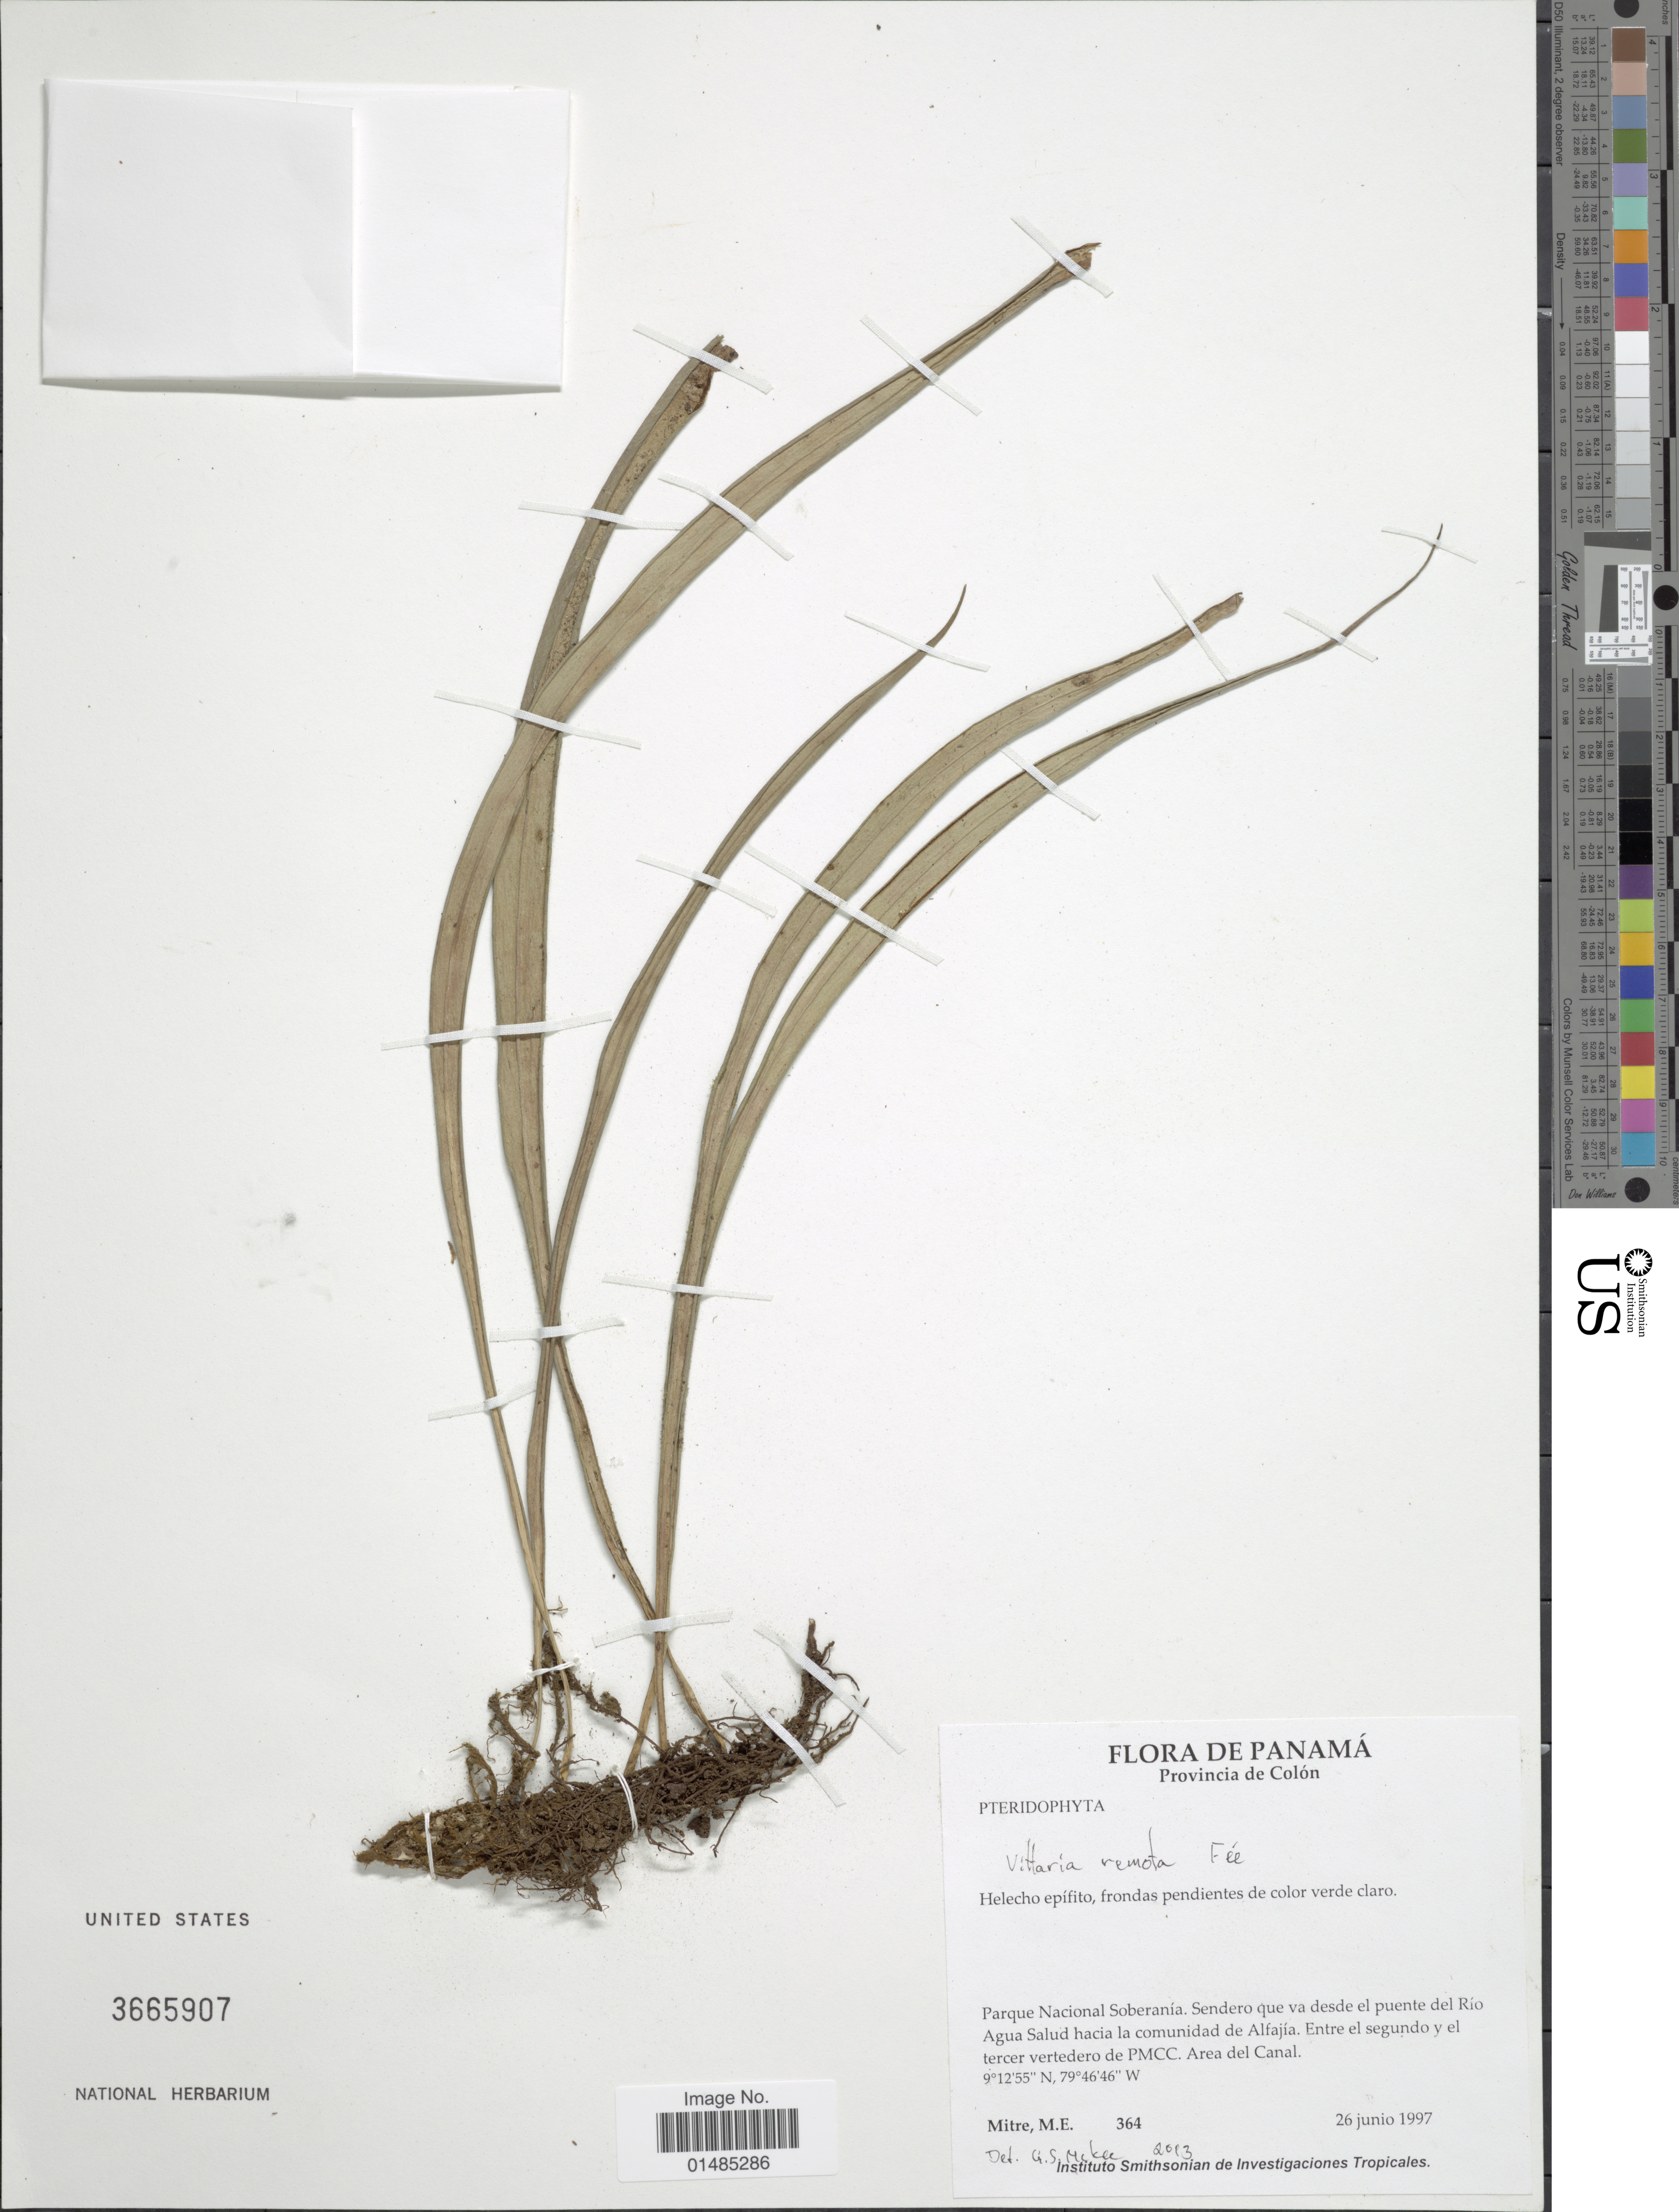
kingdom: Plantae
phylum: Tracheophyta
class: Polypodiopsida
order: Polypodiales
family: Pteridaceae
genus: Radiovittaria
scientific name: Radiovittaria remota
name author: (Fée) E.H. Crane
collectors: M. Mitre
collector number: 364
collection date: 1997-06-26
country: Panama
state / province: Colón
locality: Parque Nacional Soberanía. Sendero que va desde el puente del Río Agua Salud hacia la comunidad de Alfajía. Entre el segundo y el tercer vertedero de PMCC. Area del Canal.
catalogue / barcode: US 3665907